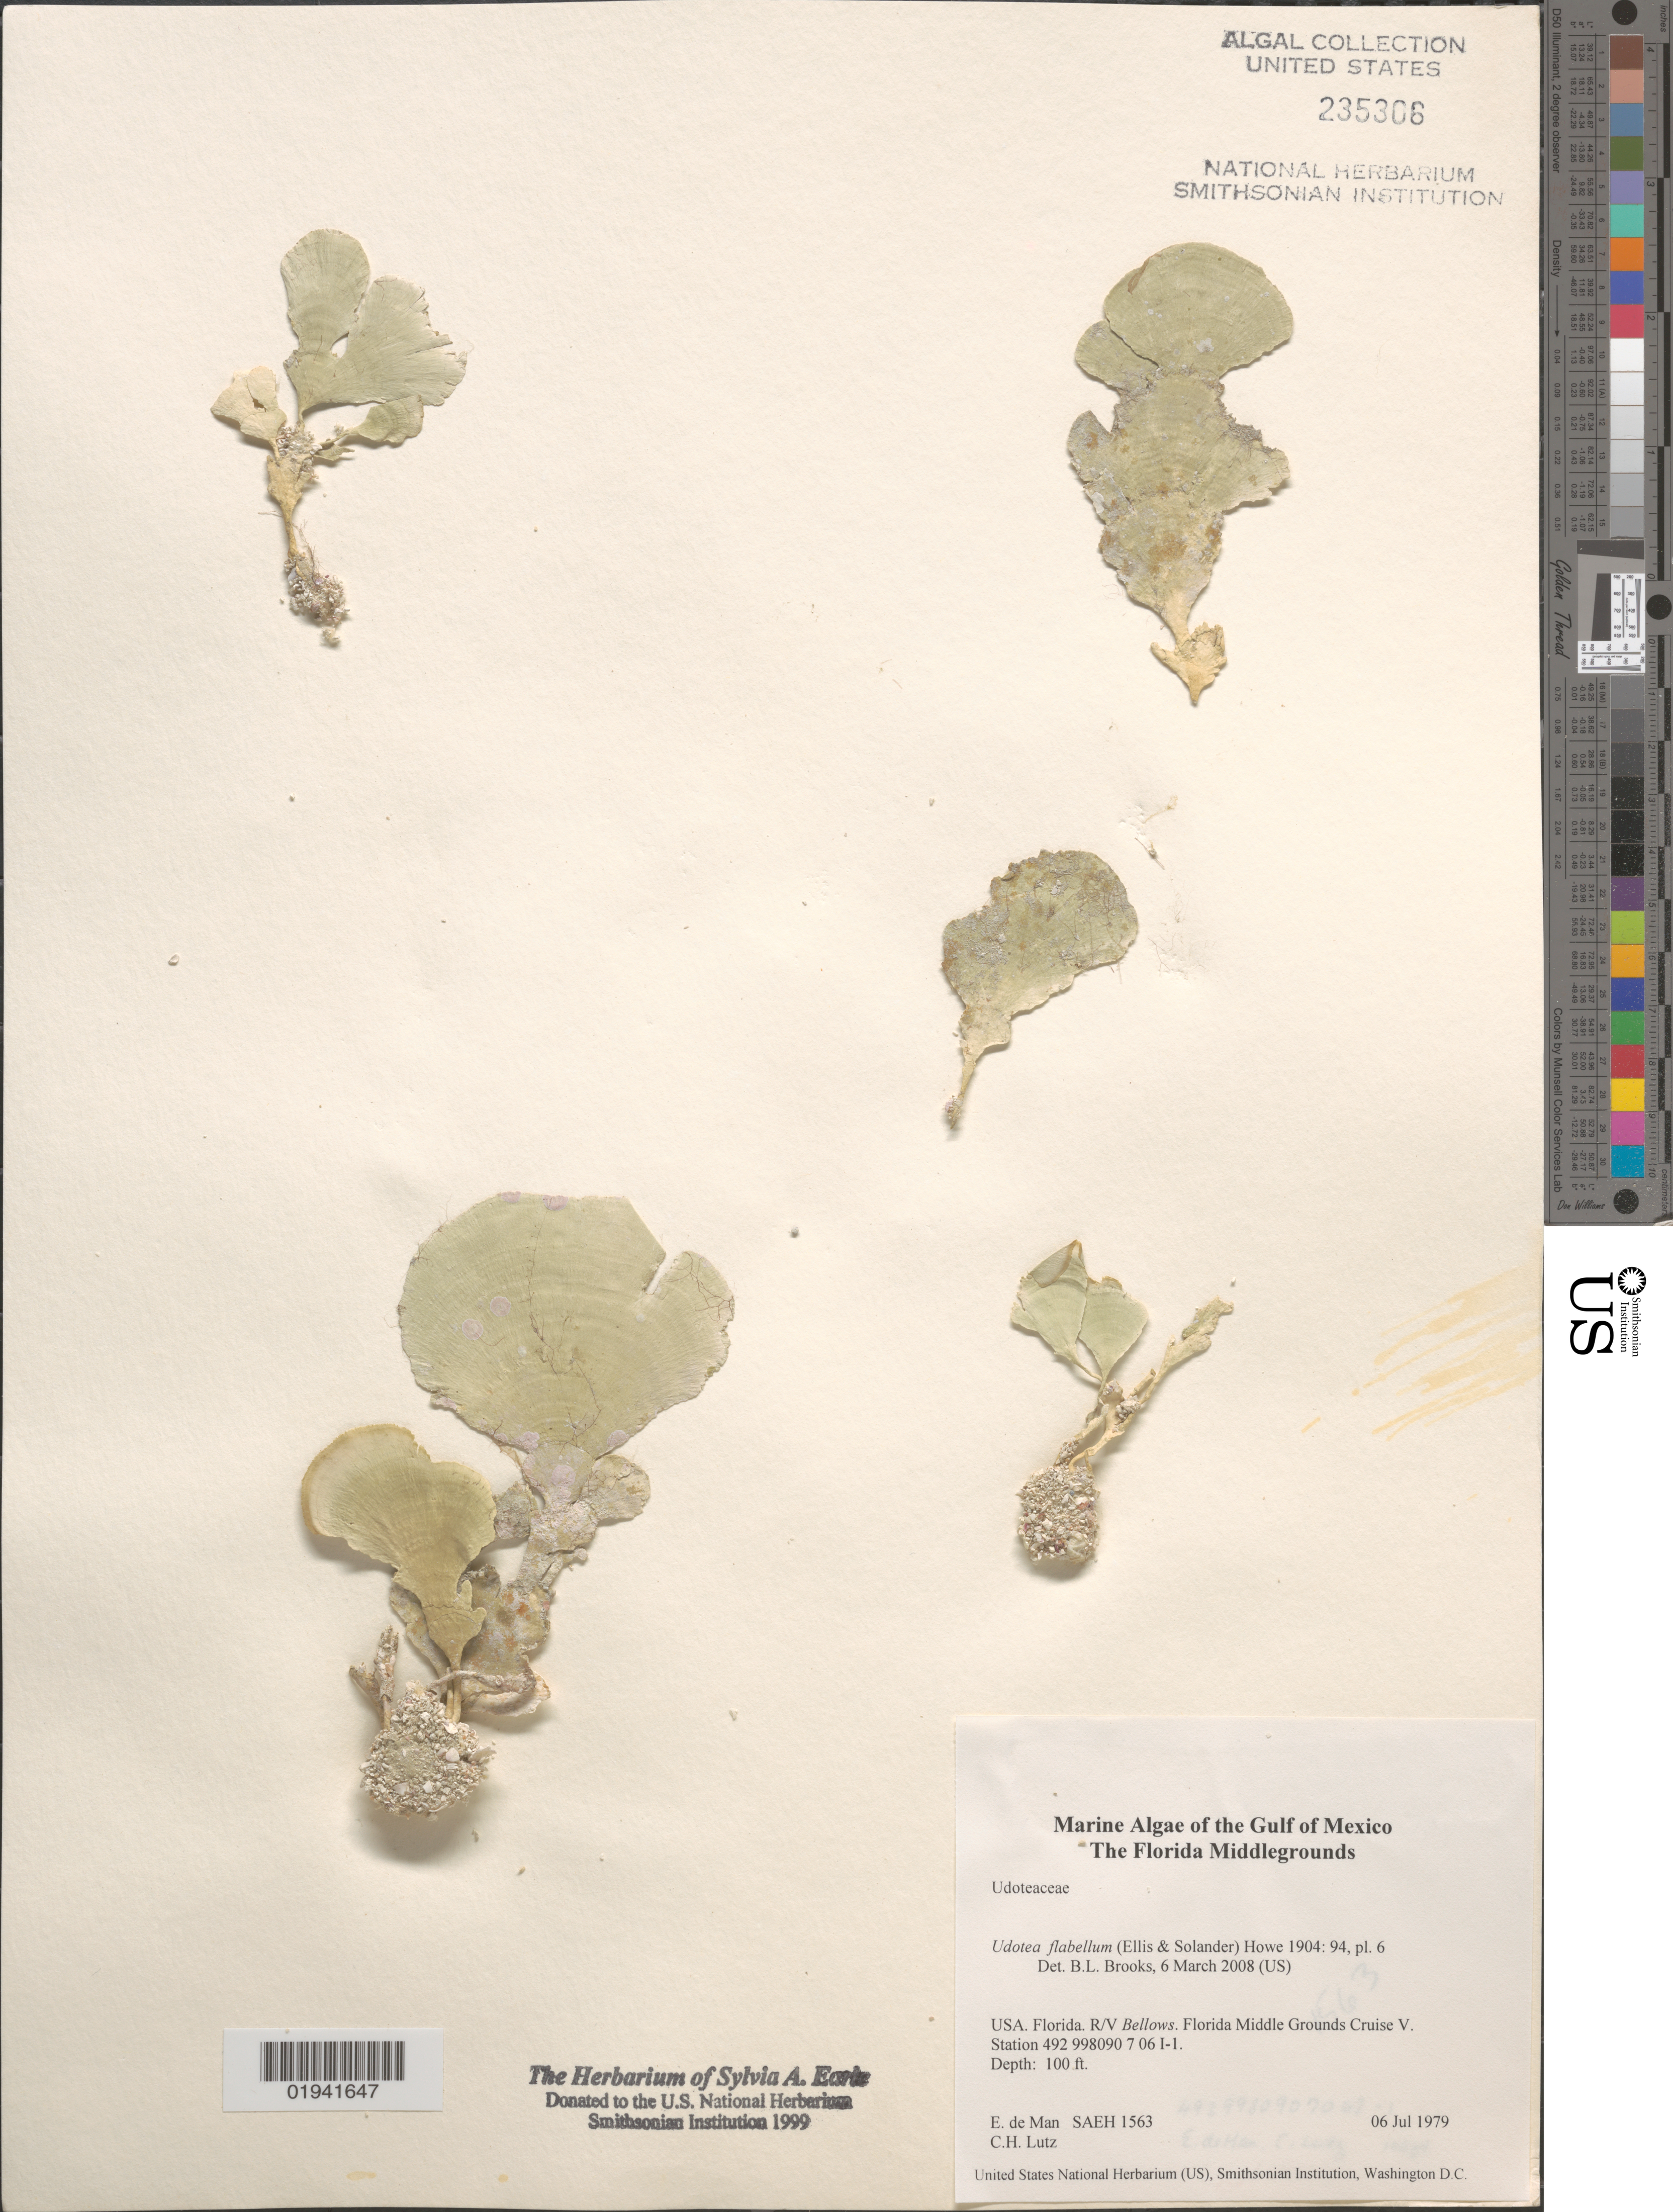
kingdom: Plantae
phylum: Chlorophyta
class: Ulvophyceae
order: Bryopsidales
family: Udoteaceae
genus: Udotea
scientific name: Udotea flabellum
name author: (J. Ellis & Sol.) M. Howe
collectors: E. de Man & C. Lutz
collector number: SAEH1563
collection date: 1979-07-06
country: United States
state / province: Florida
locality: The Gulf of Mexico. The Florida Middlegrounds. R/V Bellows. Florida Middle Grounds Cruise V. Station 492 998090 7 06 I-1.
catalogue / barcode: US 235306